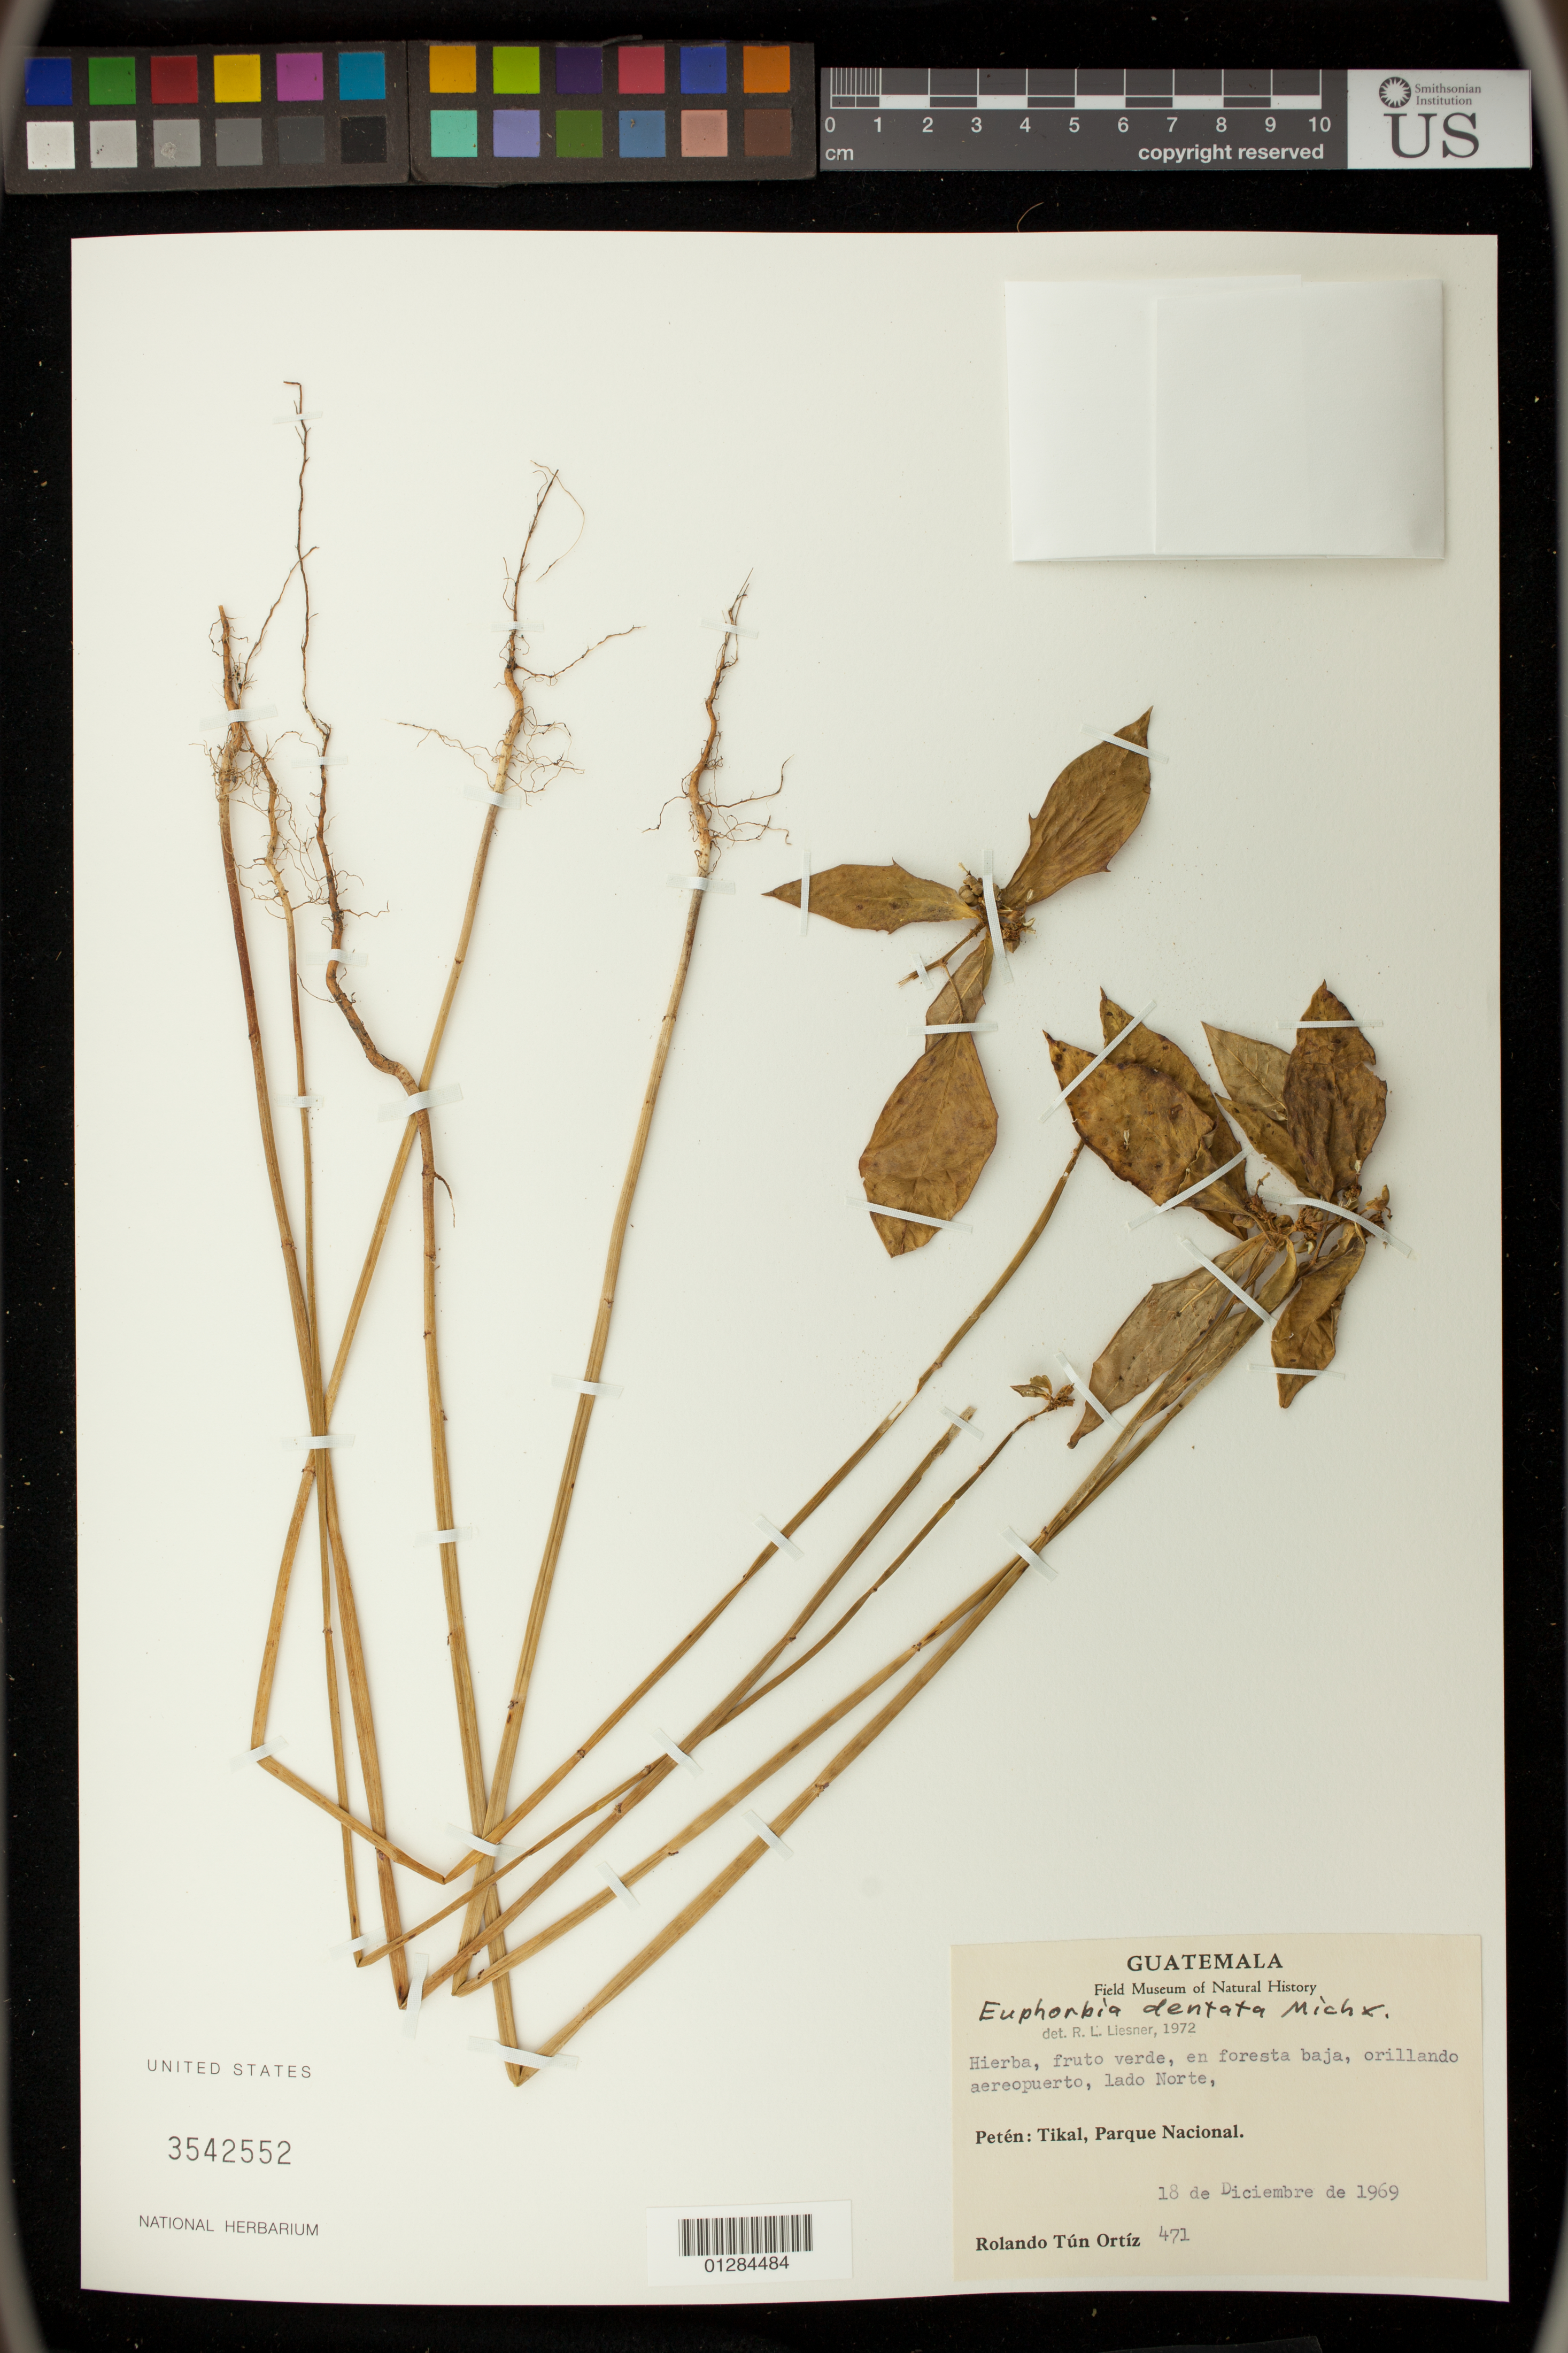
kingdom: Plantae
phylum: Tracheophyta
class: Magnoliopsida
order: Malpighiales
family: Euphorbiaceae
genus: Euphorbia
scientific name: Euphorbia schiedeana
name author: (Klotzsch & Garcke) Mayfield ex C. Nelson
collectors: R. Tún Ortíz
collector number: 471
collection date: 1969-12-18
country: Guatemala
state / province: El Petén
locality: Tikal, Parque Nacional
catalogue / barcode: US 3542552